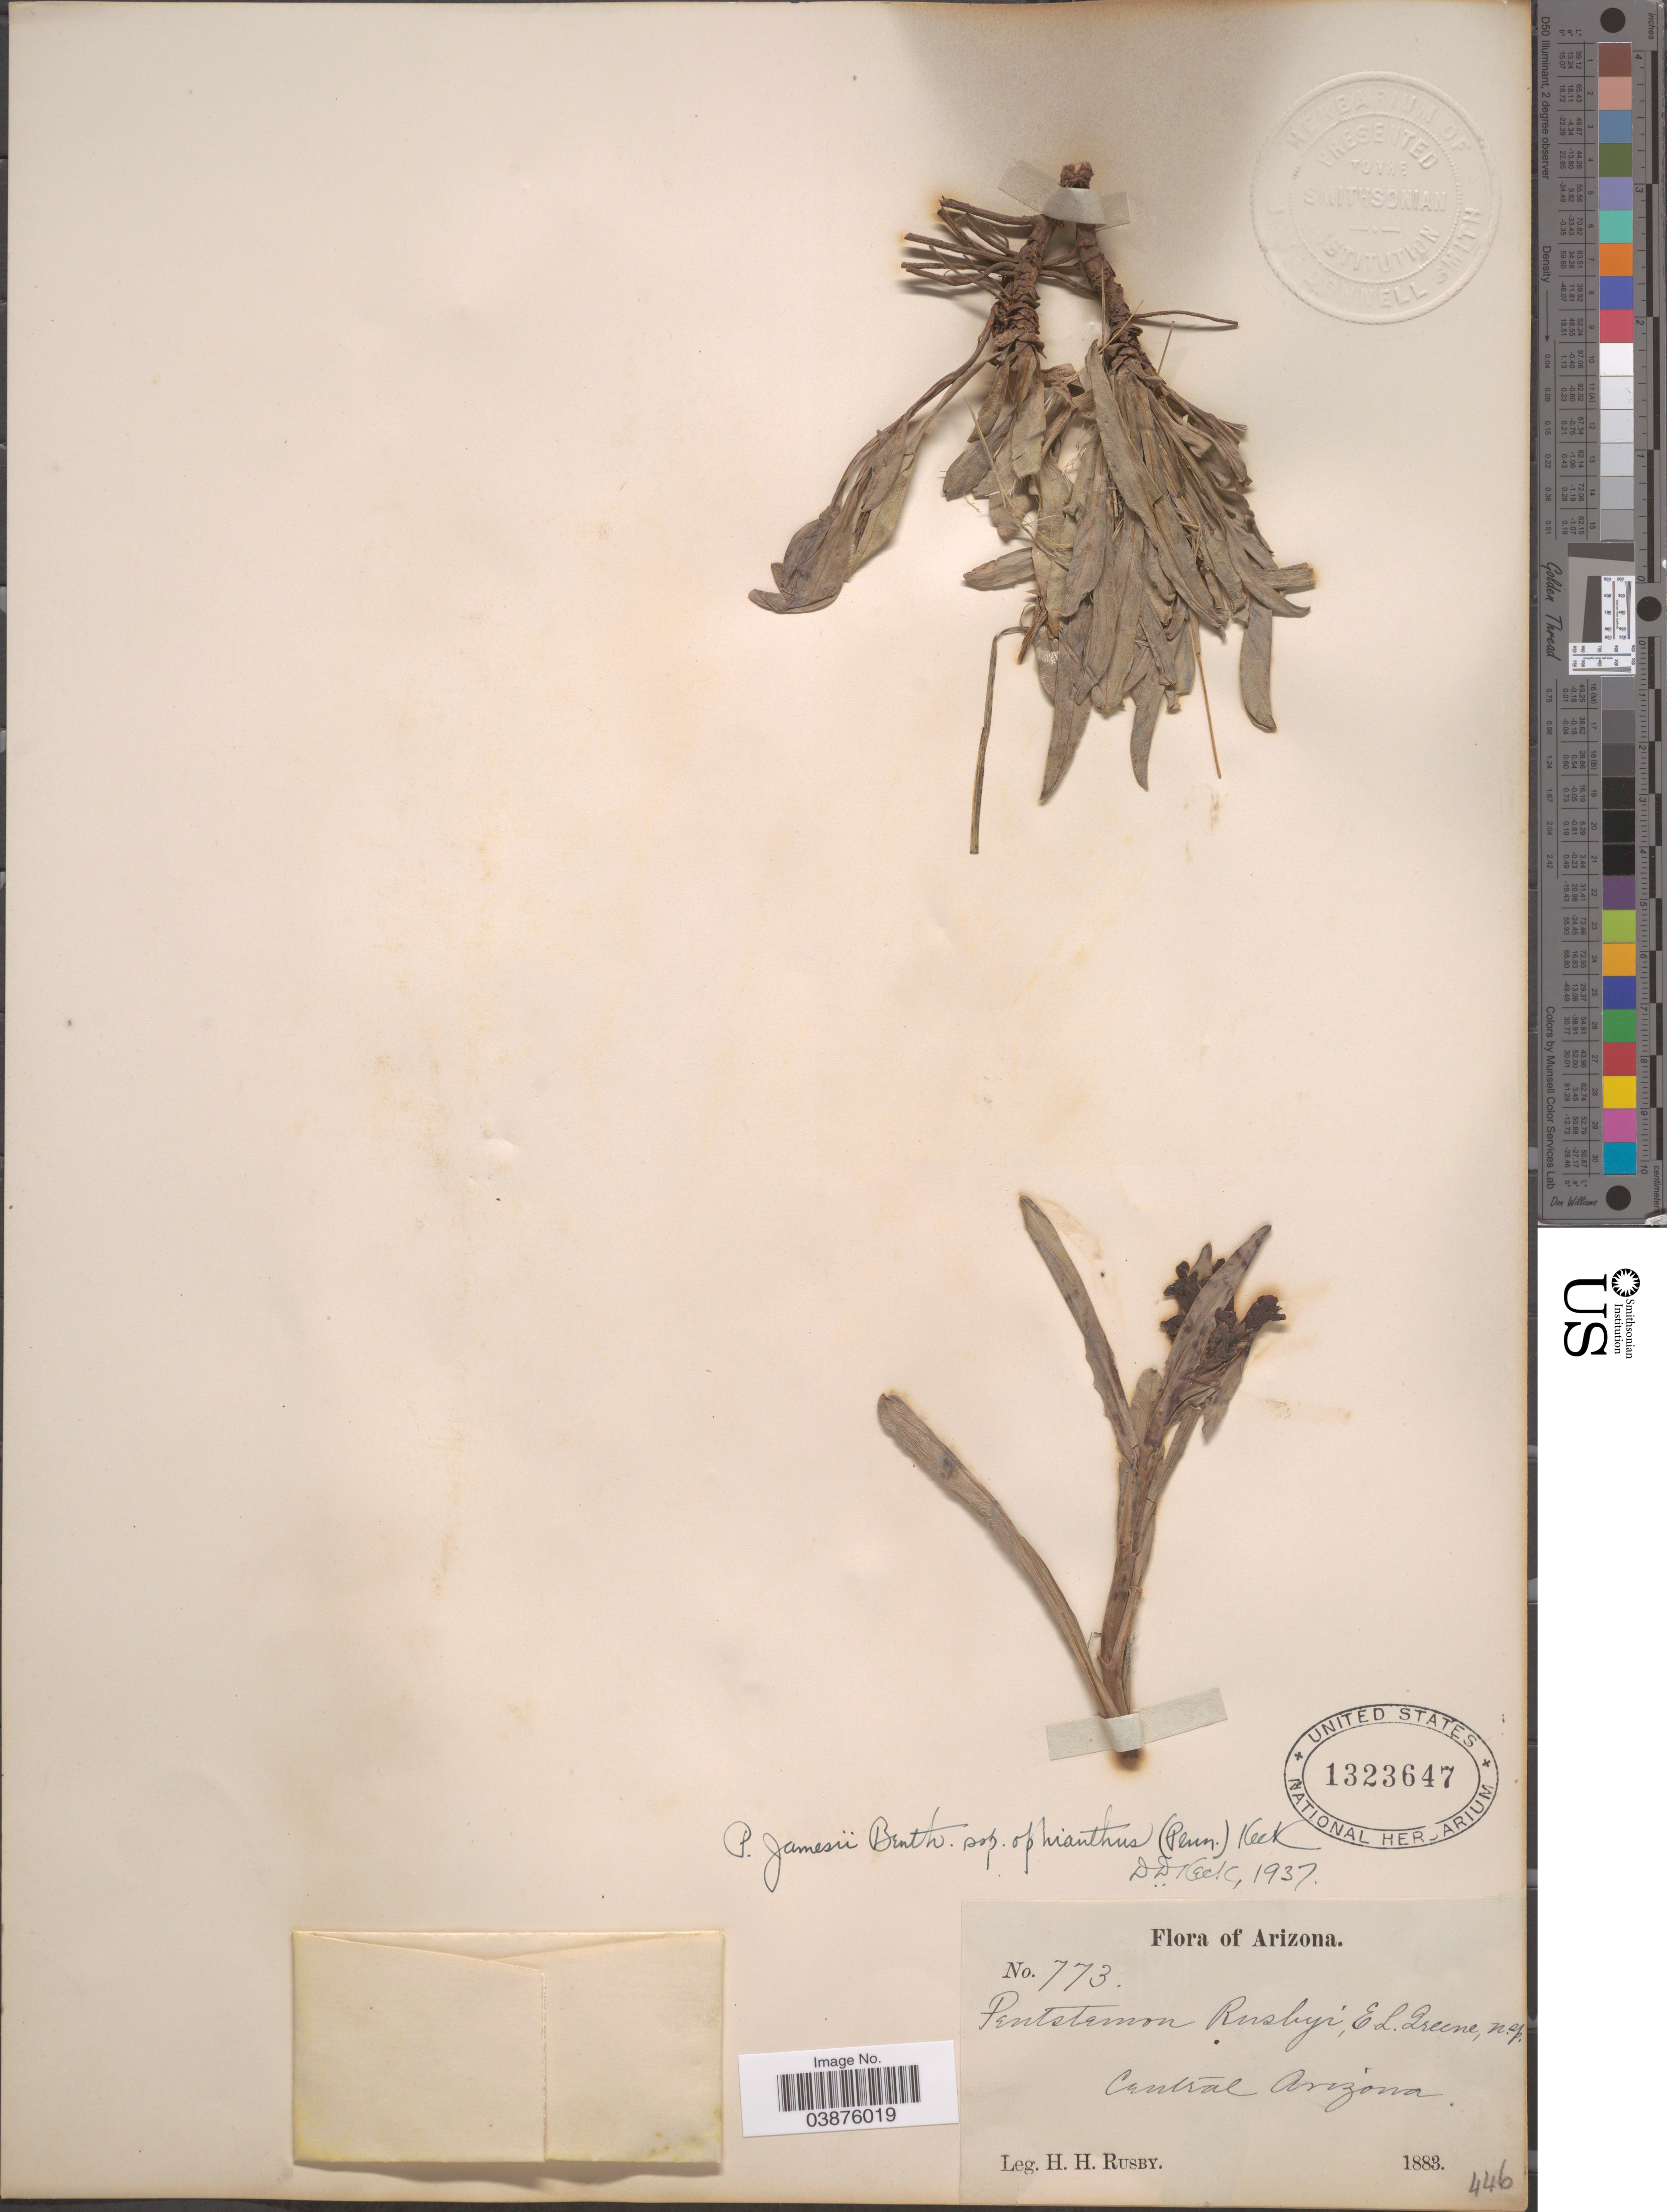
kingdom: Plantae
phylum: Tracheophyta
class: Magnoliopsida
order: Lamiales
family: Plantaginaceae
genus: Penstemon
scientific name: Penstemon jamesii subsp. ophianthus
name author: (Pennell) D.D. Keck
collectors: H. H. Rusby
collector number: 773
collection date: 1883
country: United States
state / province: Arizona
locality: Central Arizona.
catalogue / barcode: US 1323647